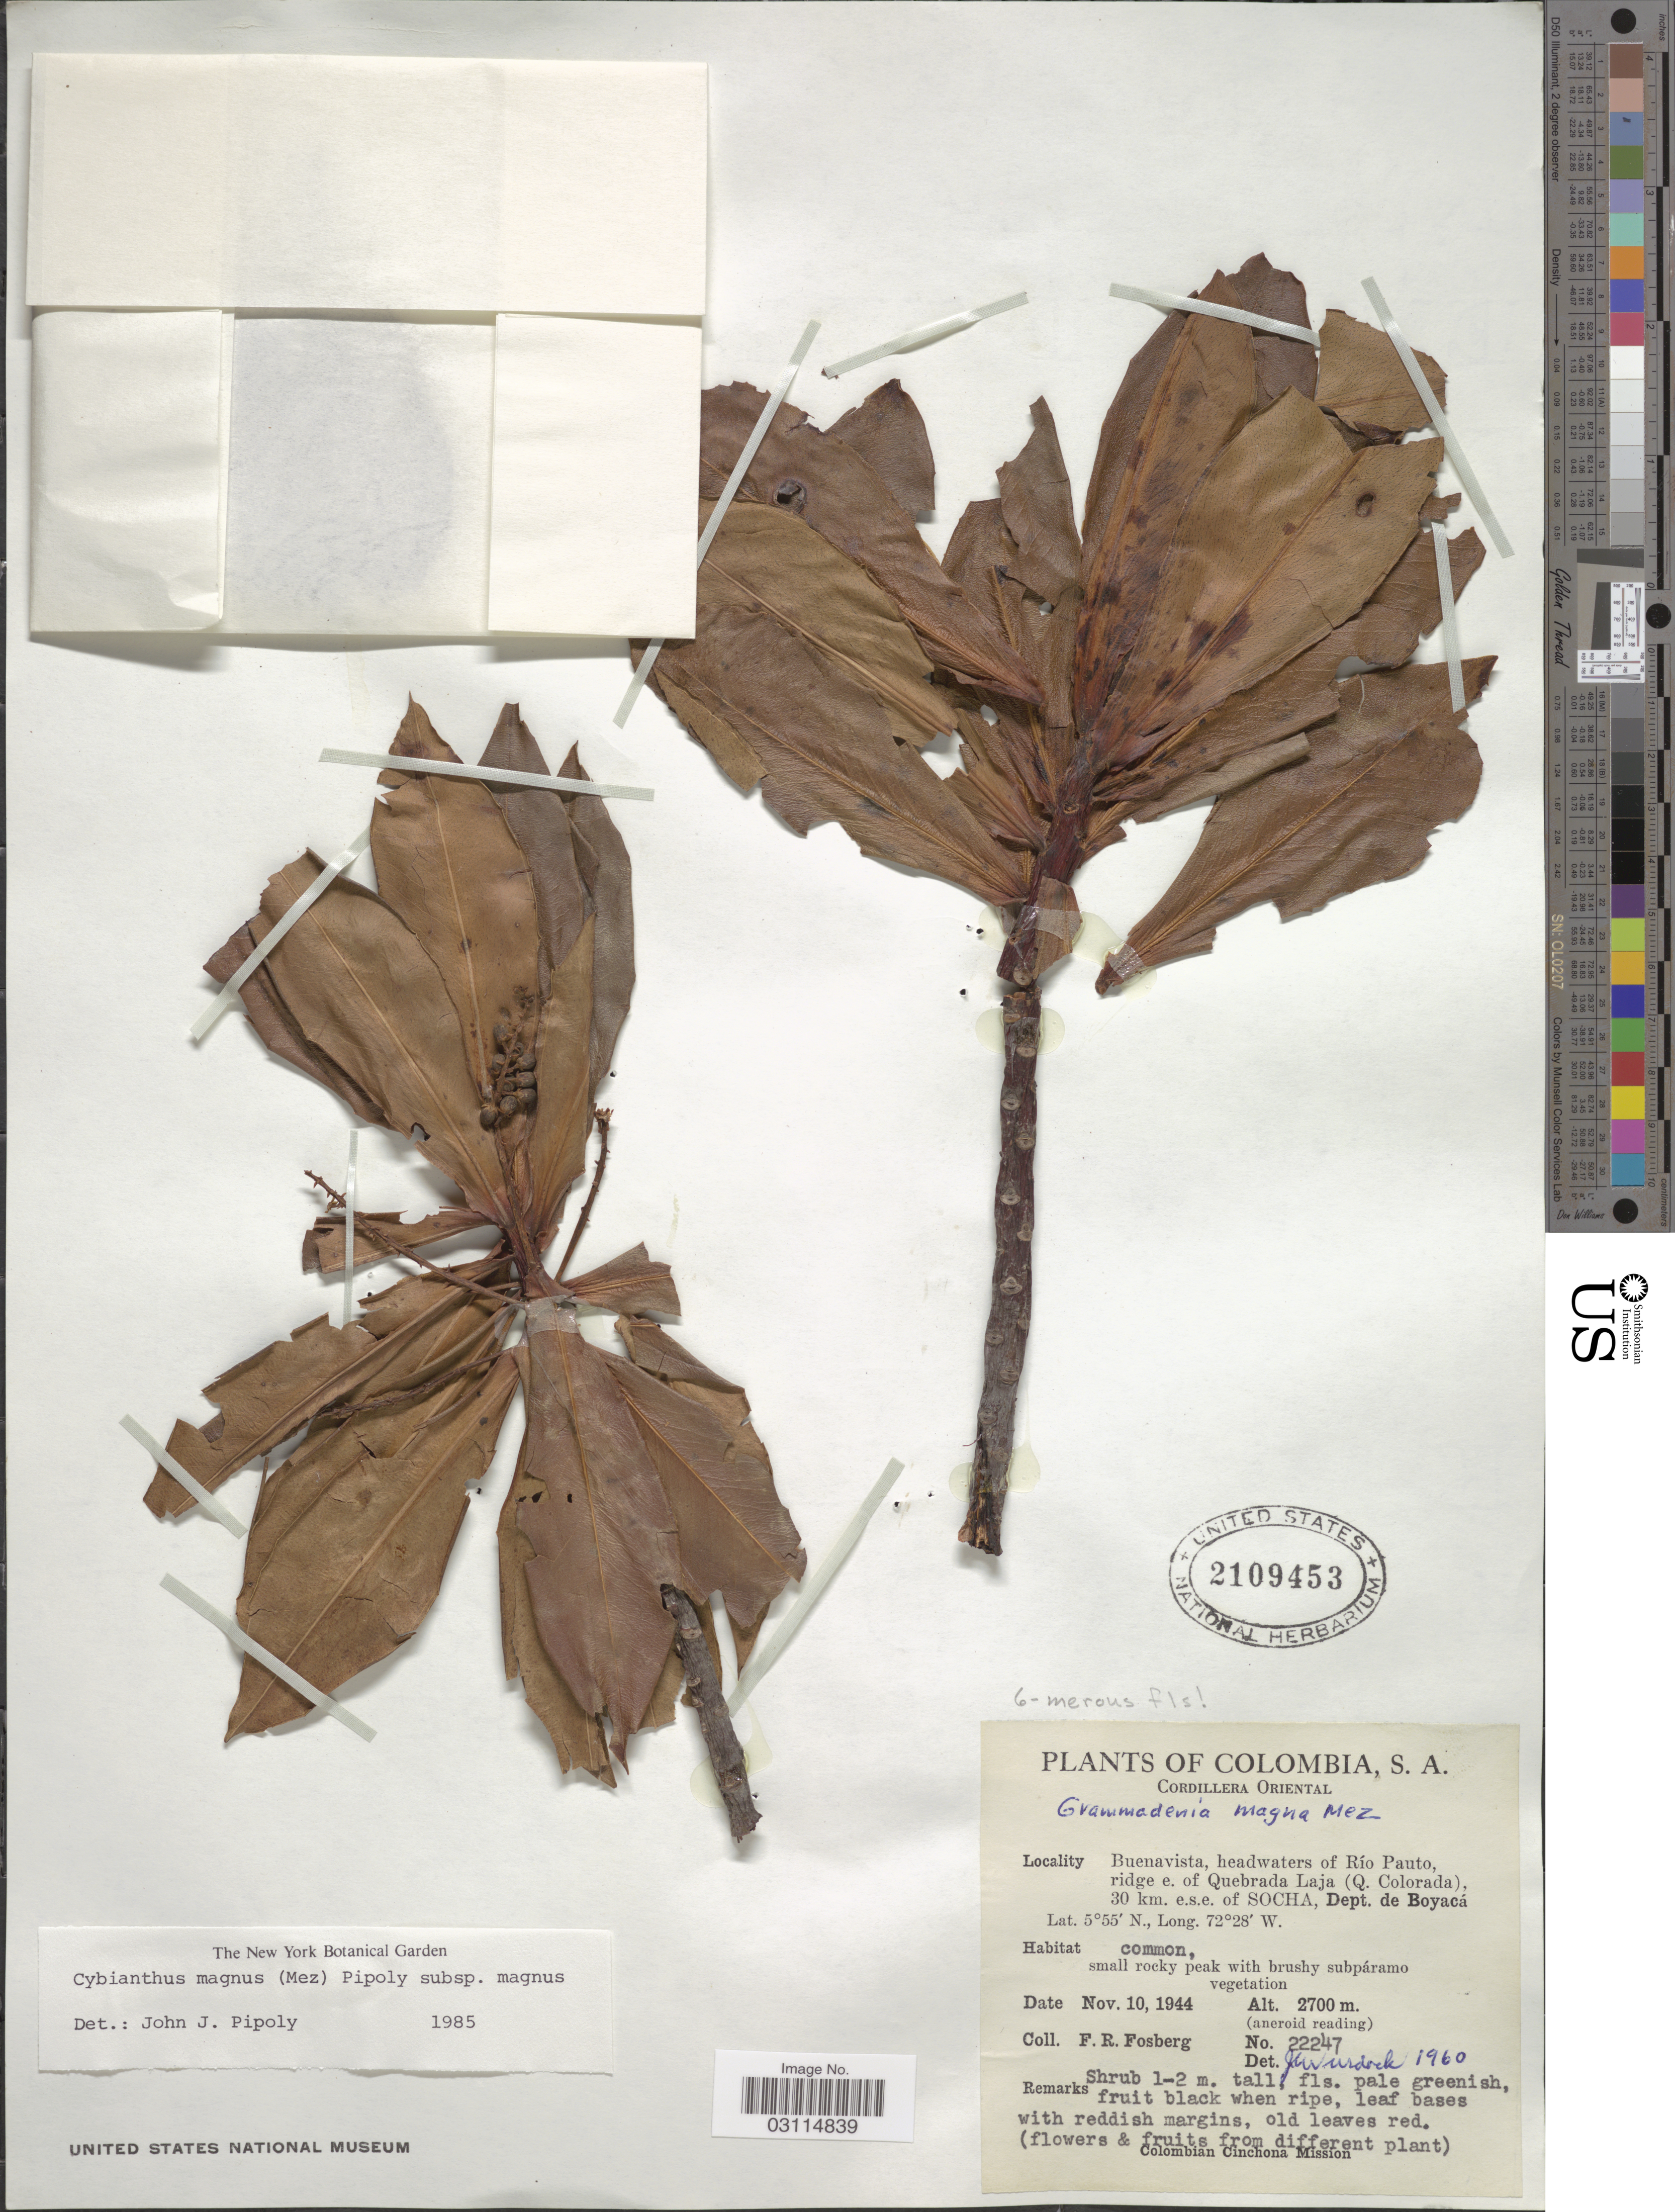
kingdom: Plantae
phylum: Tracheophyta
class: Magnoliopsida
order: Ericales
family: Primulaceae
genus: Cybianthus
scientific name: Cybianthus magnus subsp. magnus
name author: (Mez) Pipoly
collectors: F. R. Fosberg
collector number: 22247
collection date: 1944-11-10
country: Colombia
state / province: Boyacá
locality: Cordillera Oriental. Buenavista, headwaters of Río Pauto, ridge e. of Quebrada Laja (Q. Colorada), 30 km. e.s.e. of Socha, Dept. de Boyacá.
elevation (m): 2700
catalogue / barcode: US 2109453